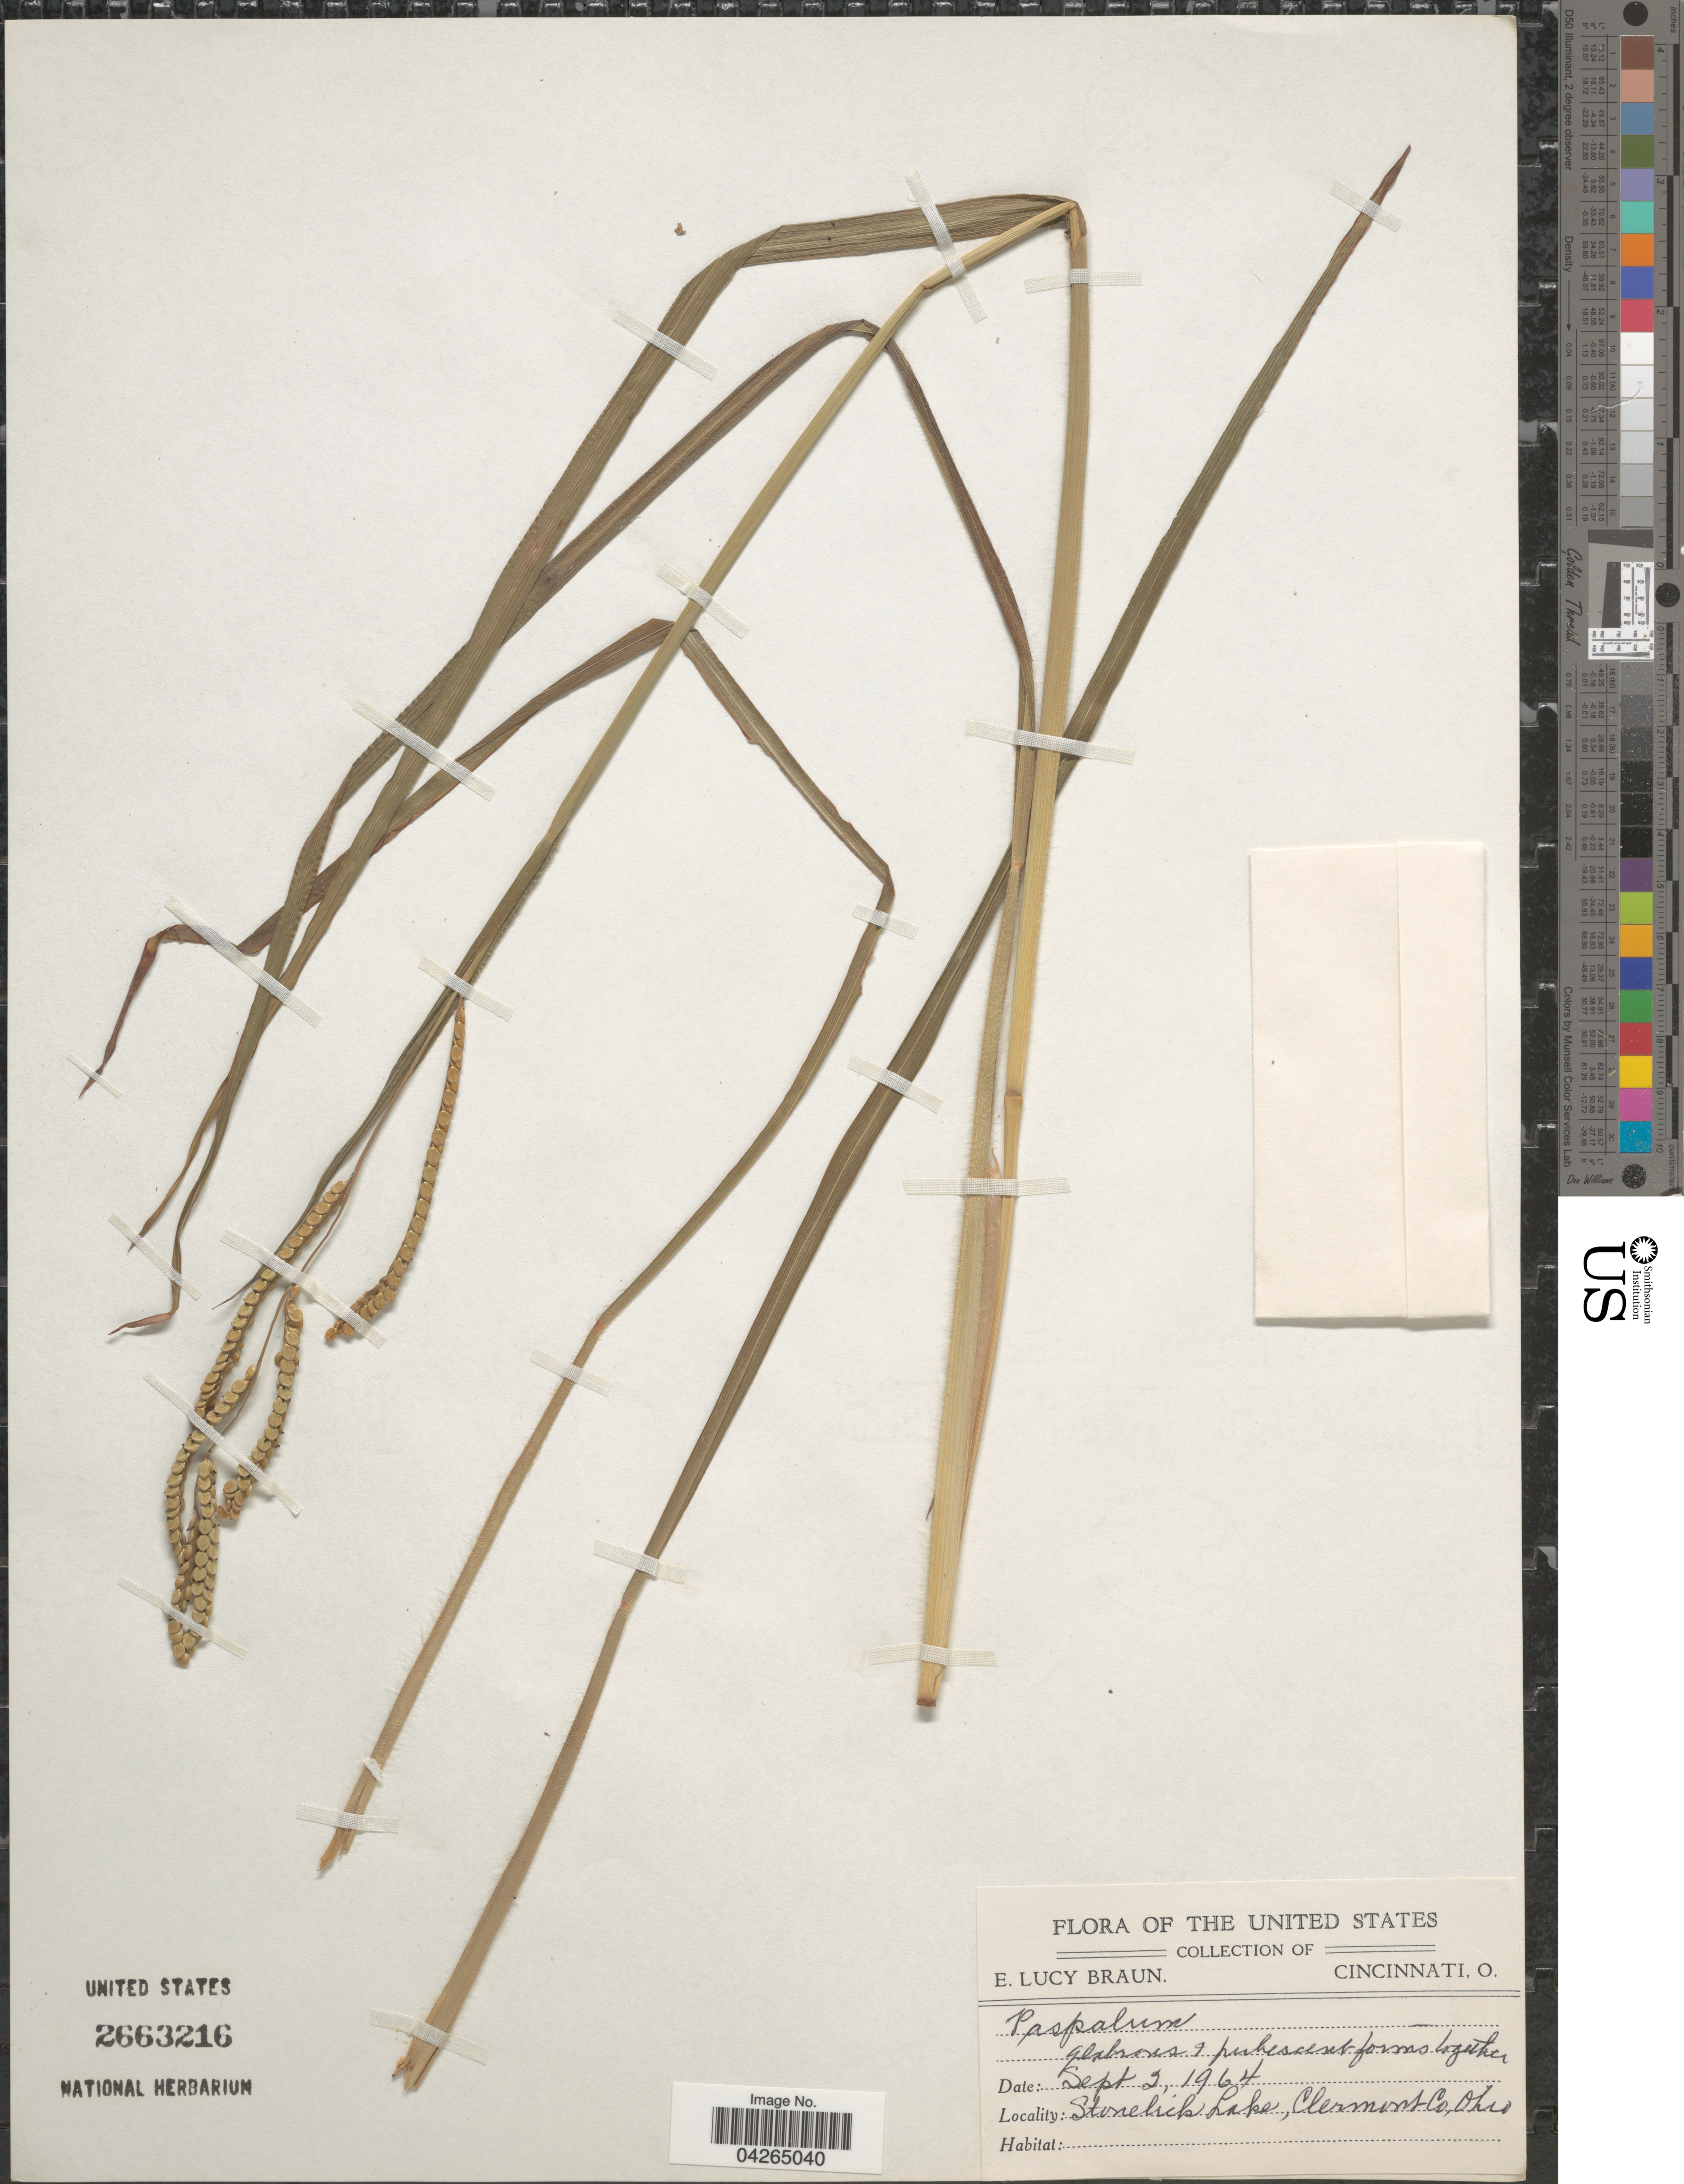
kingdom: Plantae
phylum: Tracheophyta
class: Liliopsida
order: Poales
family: Poaceae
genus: Paspalum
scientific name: Paspalum lentiferum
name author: Lam.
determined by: Butter, Patricia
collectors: E. L. Braun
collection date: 1964-09-02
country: United States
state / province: Ohio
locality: Stonelick Lake, Clermont Co.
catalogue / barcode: US 2663216